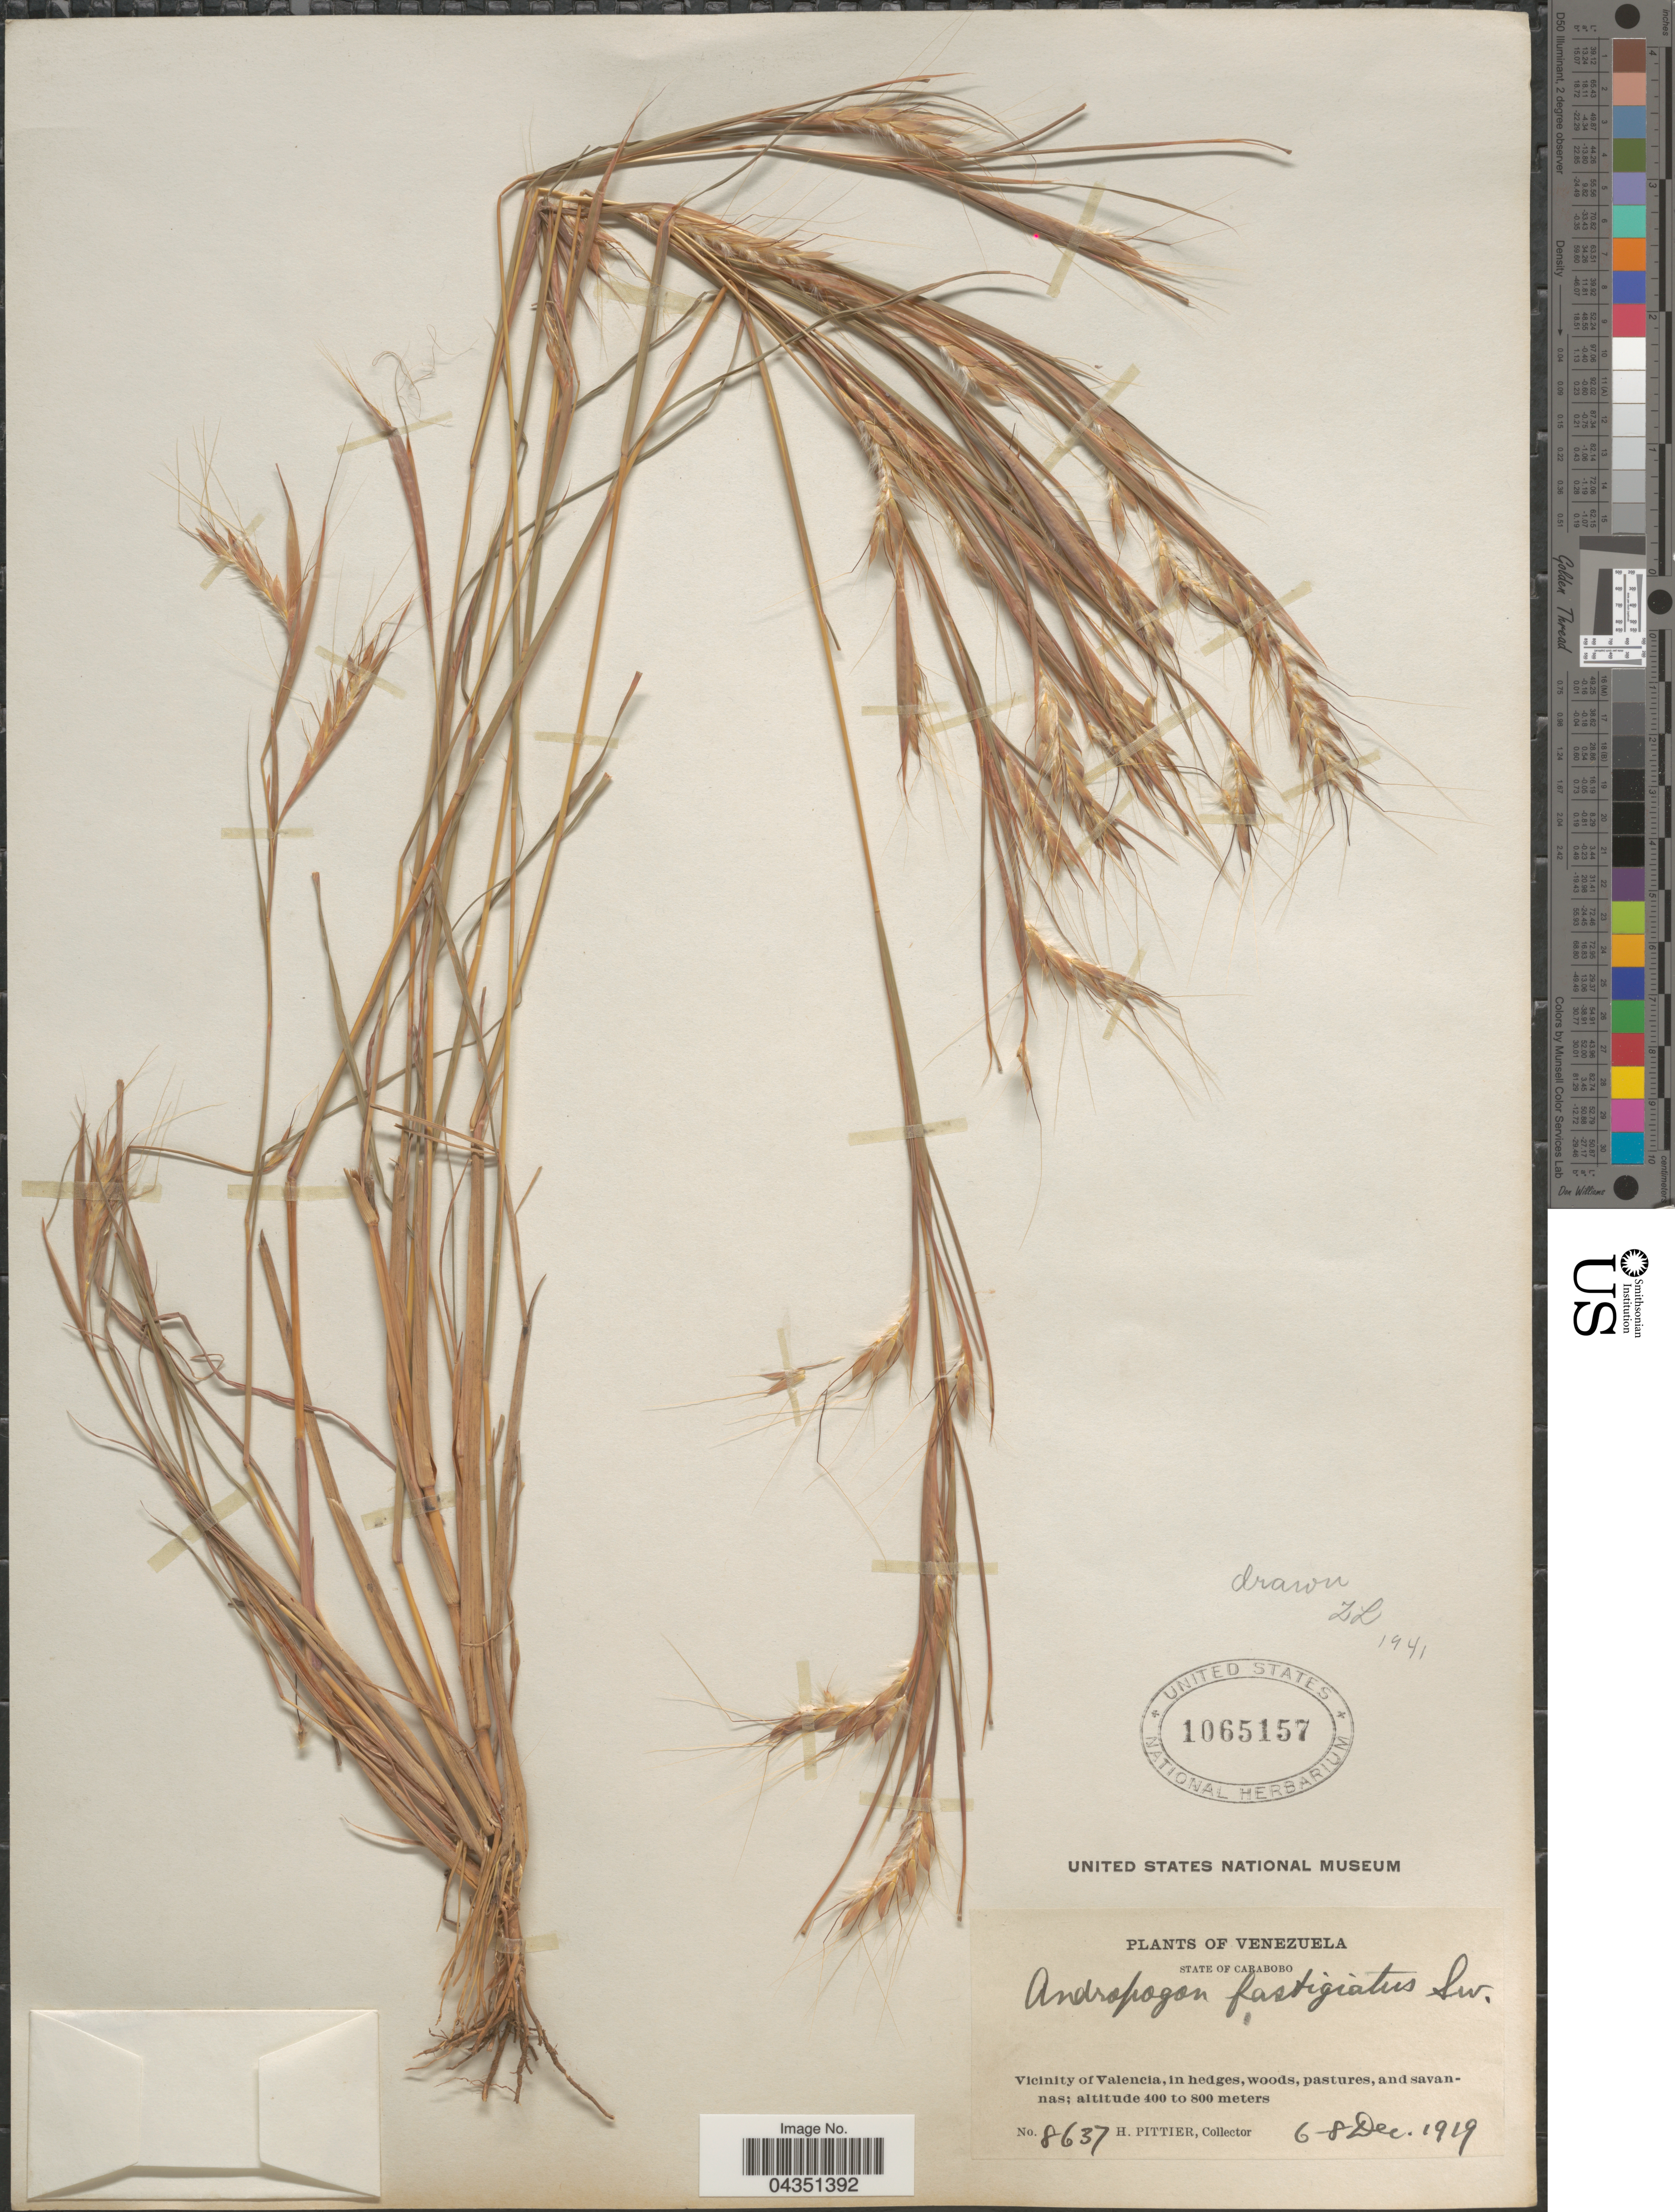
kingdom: Plantae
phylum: Tracheophyta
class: Liliopsida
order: Poales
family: Poaceae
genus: Diectomis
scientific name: Diectomis fastigiata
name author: (Sw.) P. Beauv.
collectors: H. F. Pittier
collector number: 8637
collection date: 1919-12-06/1919-12-08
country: Venezuela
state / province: Carabobo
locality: Vicinity of Valencia.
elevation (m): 400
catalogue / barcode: US 1065157